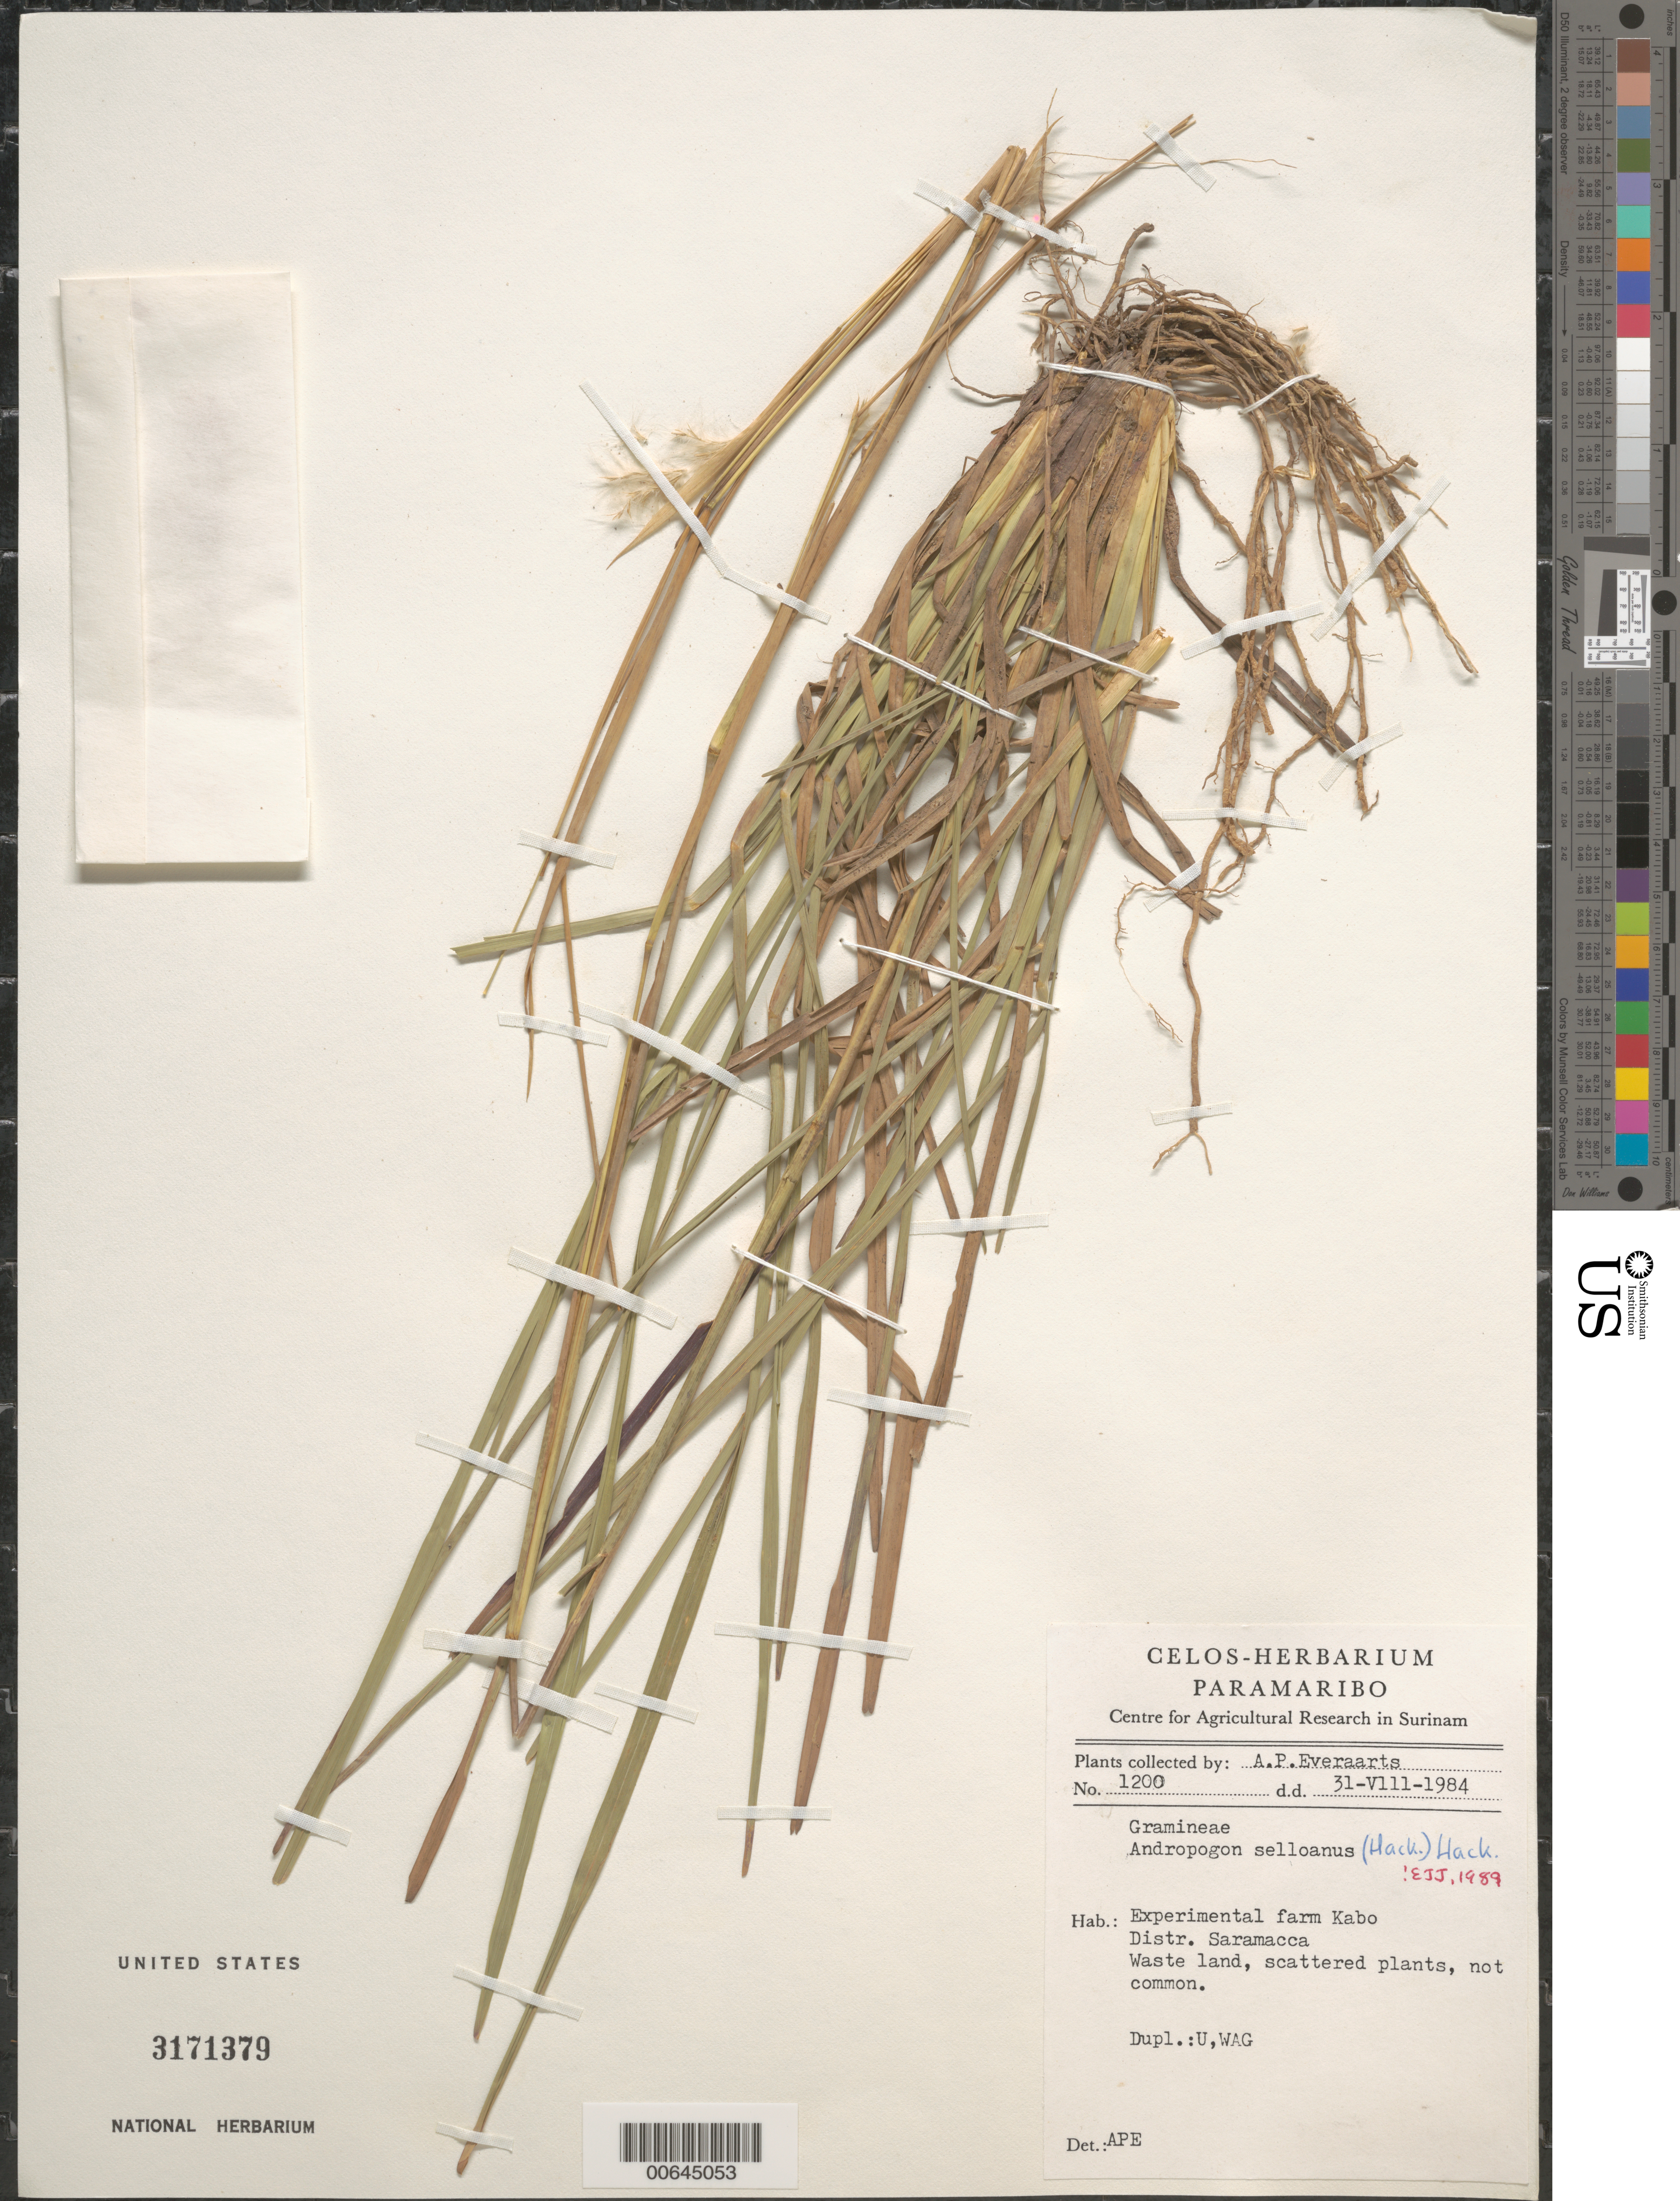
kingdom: Plantae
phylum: Tracheophyta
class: Liliopsida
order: Poales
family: Poaceae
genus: Andropogon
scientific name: Andropogon selloanus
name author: (Hack.) Hack.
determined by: Judziewicz, E. J.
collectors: A. Everaarts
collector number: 1200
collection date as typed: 31-Aug-84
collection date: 1984-08-31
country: Suriname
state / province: Saramacca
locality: Kabo Experimental Farm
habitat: Waste land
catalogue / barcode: US 3171379